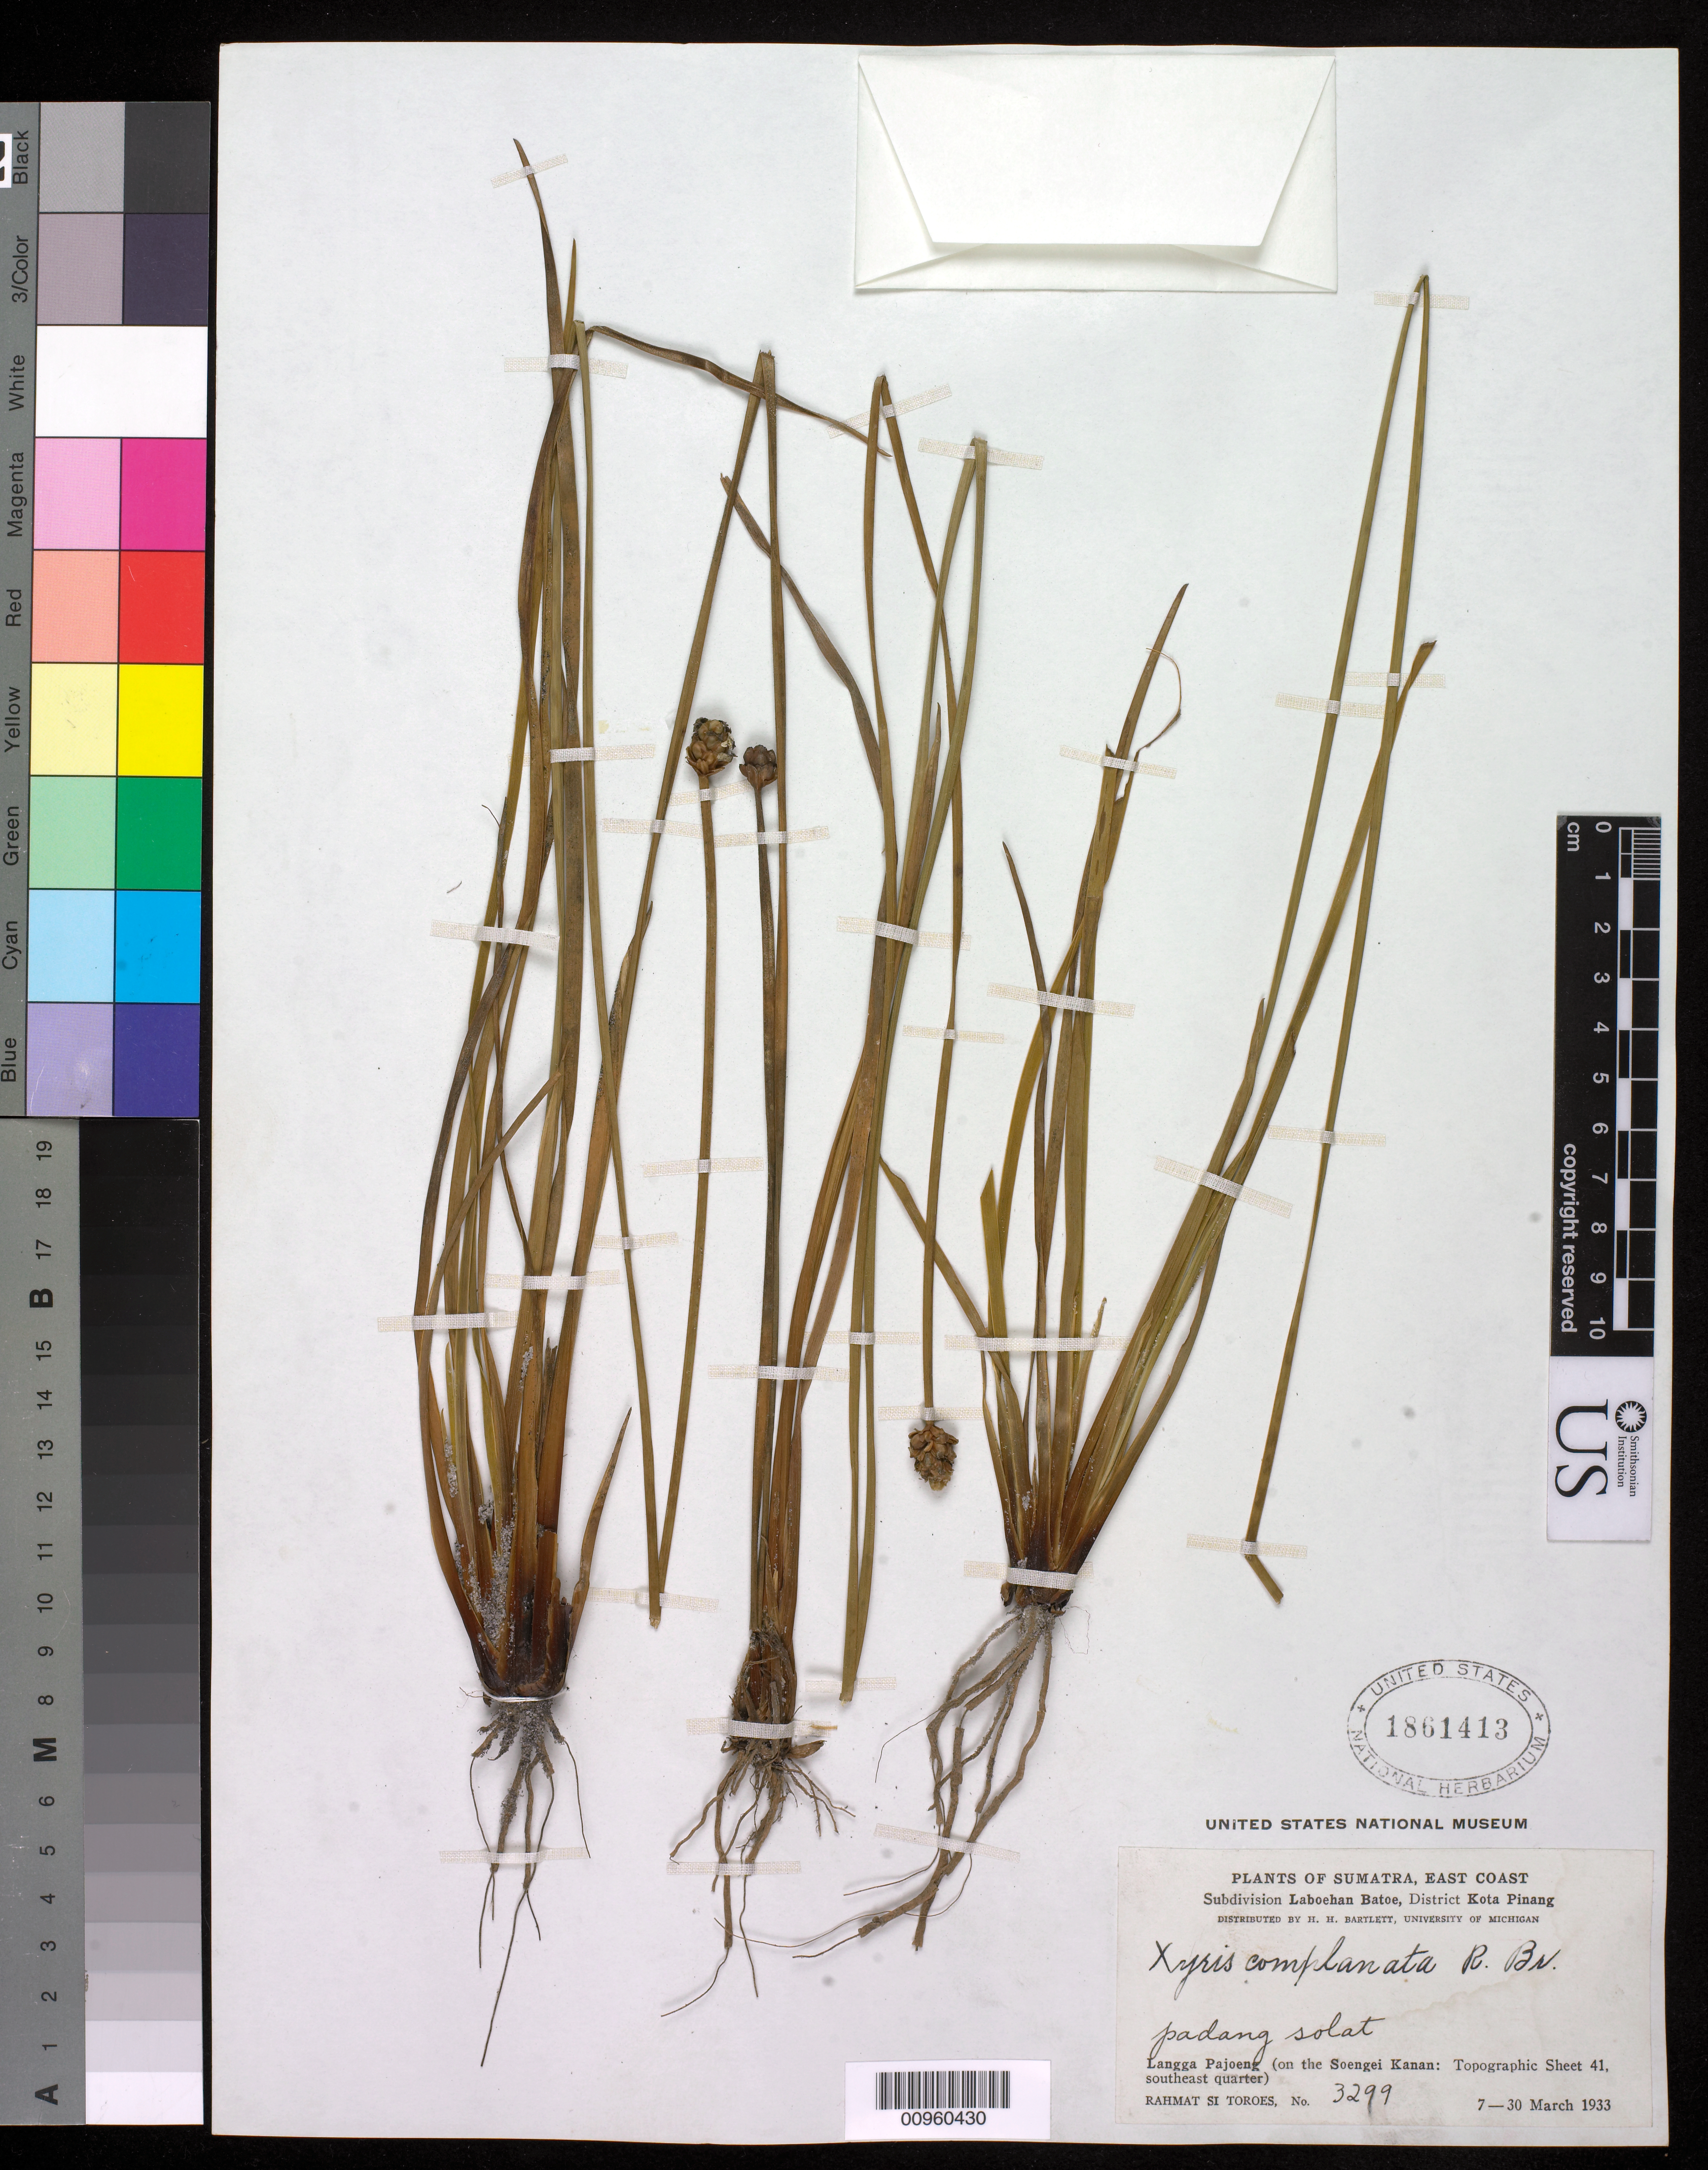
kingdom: Plantae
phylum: Tracheophyta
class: Liliopsida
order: Poales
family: Xyridaceae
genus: Xyris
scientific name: Xyris complanata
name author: R. Br.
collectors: Rahmat Si Boeea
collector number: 3299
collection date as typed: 07 Mar 1933 to 30 Mar 1933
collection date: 1933-03-07/1933-03-30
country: Indonesia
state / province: Sumatra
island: Sumatra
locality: East coast, subdiv. Loboehan Batoe, Dist. Kota Pinang, Langga Pajoeng, Soengei Kanan topographic sheet 41 SE quarter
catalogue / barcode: US 1861413